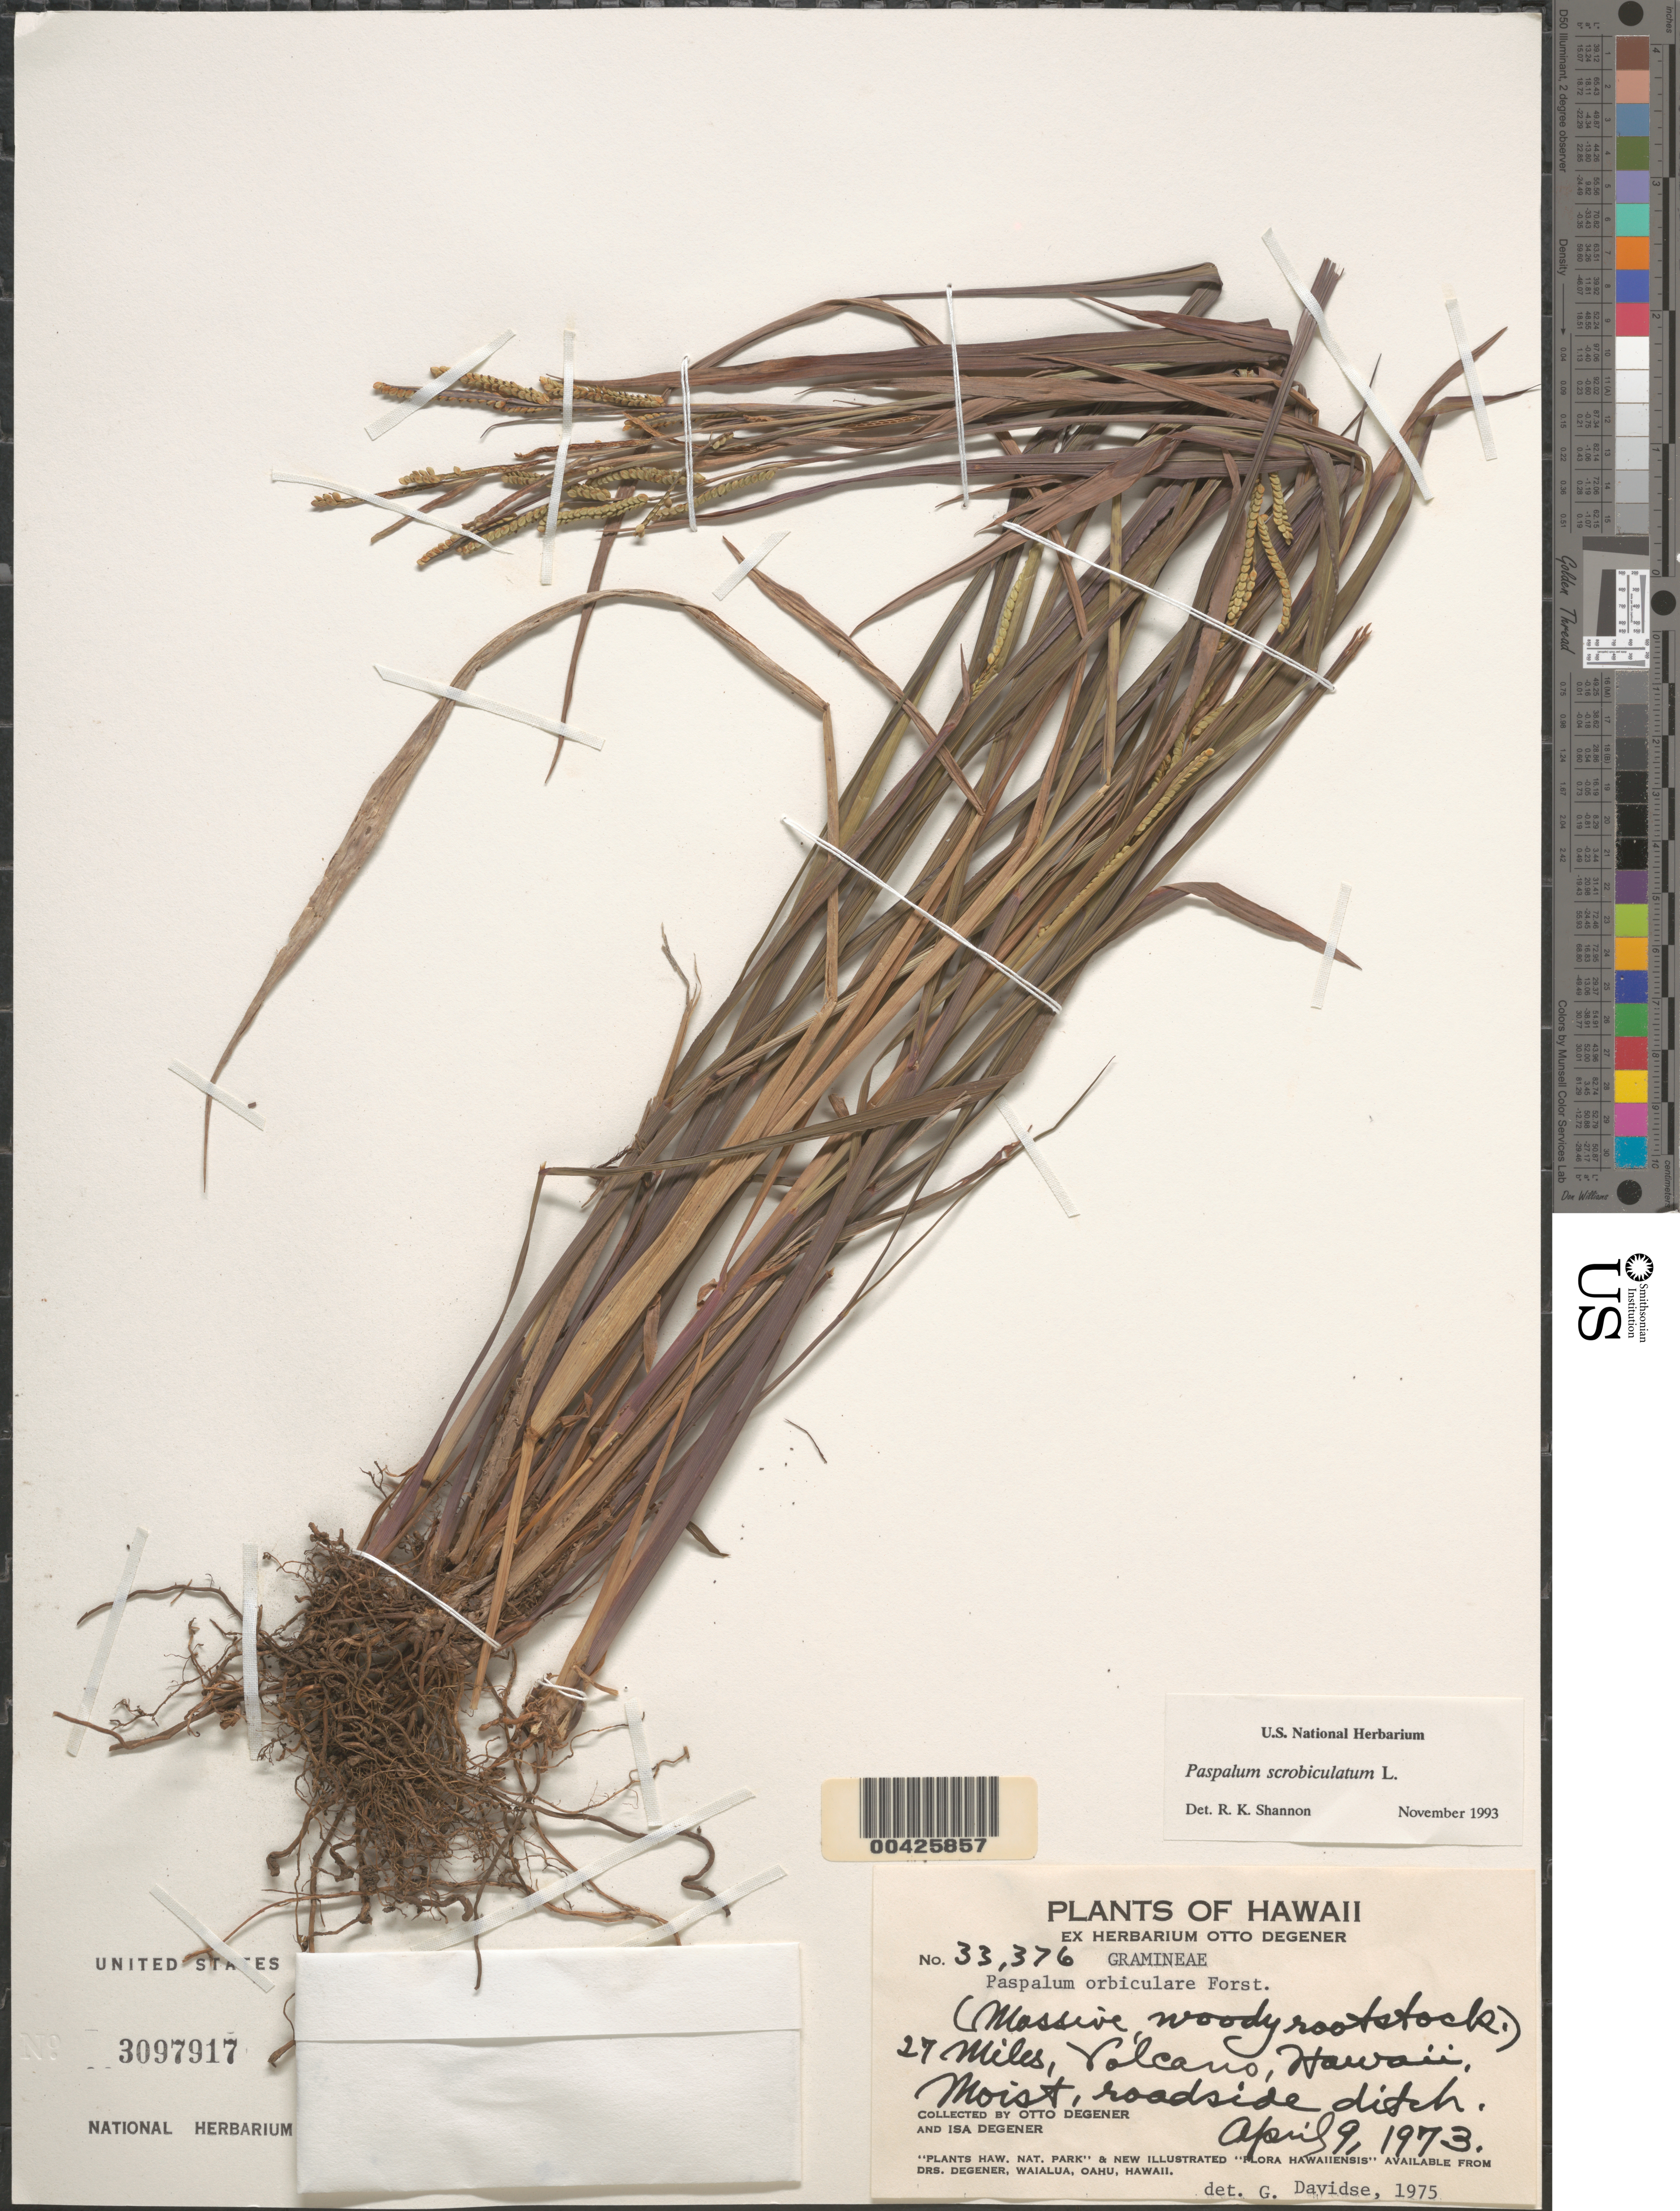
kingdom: Plantae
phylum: Tracheophyta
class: Liliopsida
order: Poales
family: Poaceae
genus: Paspalum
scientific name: Paspalum scrobiculatum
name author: L.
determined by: Shannon, R. K., (UNITED STATES)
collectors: O. Degener & I. Degener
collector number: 33376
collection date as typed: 9 Apr 1973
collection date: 1973-04-09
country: United States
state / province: Hawaii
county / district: Hawaii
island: Hawaii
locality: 27 miles, Volcano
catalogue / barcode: US 3097917